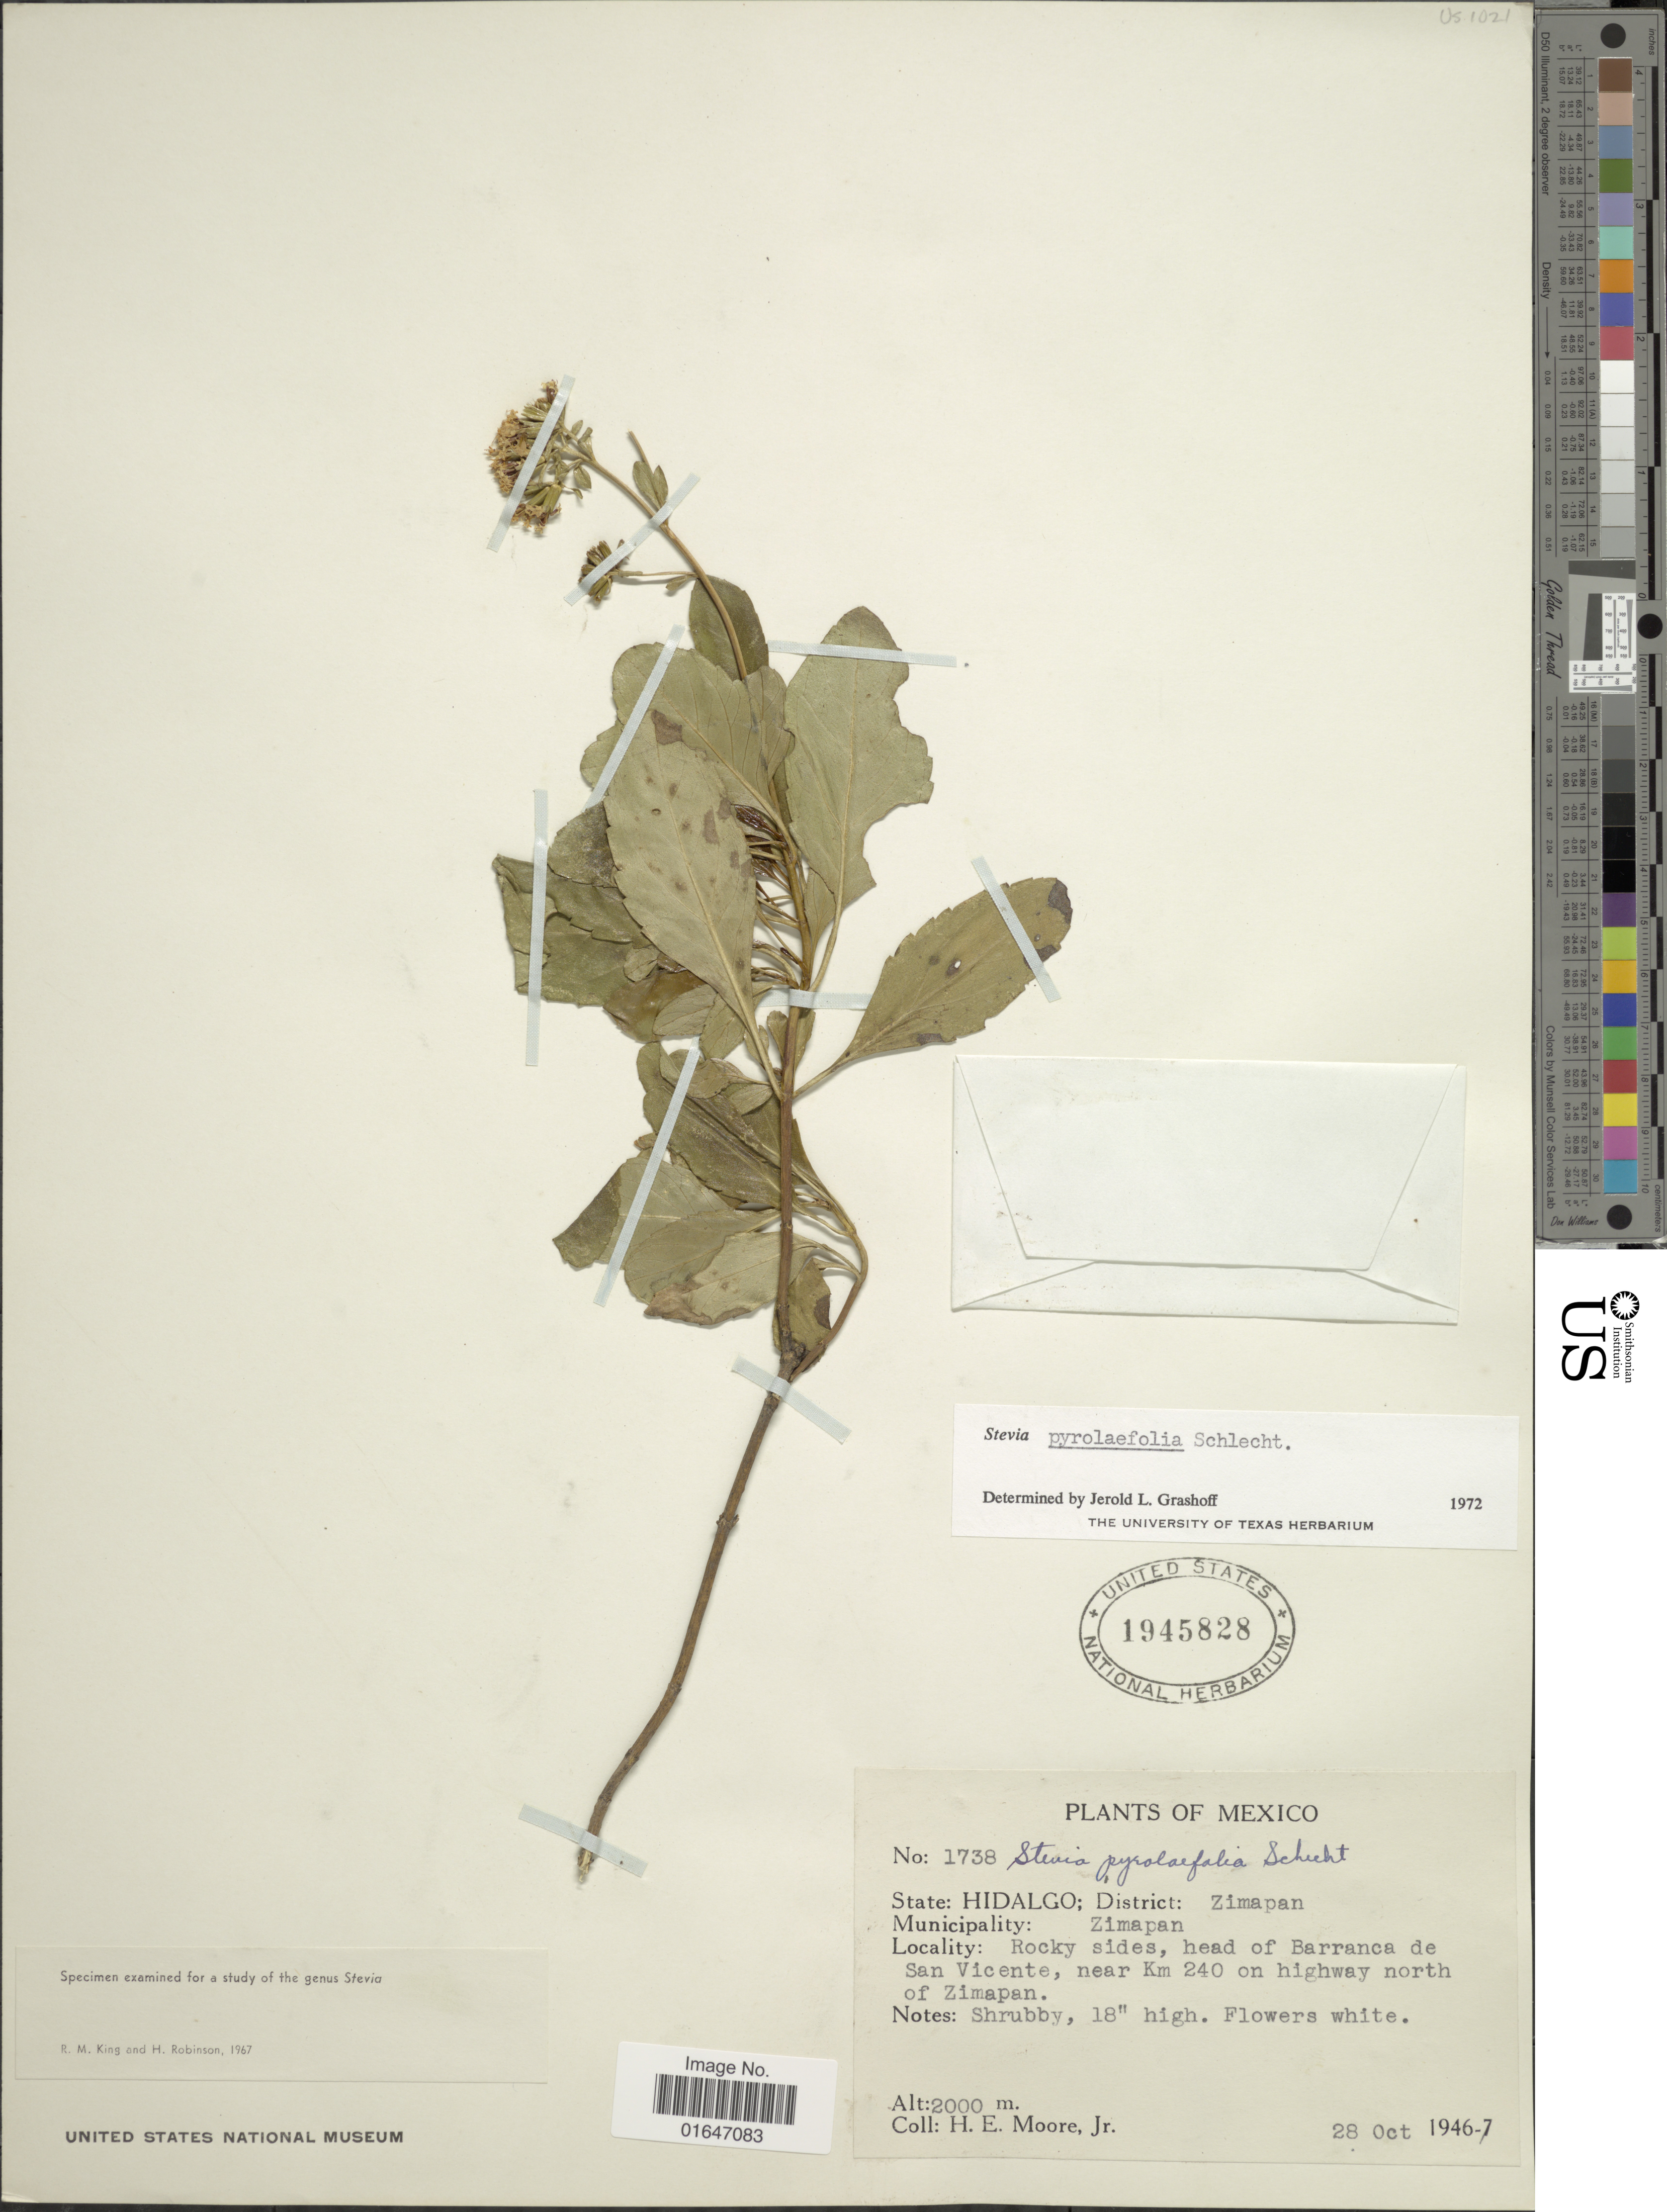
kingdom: Plantae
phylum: Tracheophyta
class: Magnoliopsida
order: Asterales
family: Asteraceae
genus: Stevia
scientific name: Stevia pyrolaefolia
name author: Schltdl.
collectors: H. Moore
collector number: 1738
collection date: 1946-10-28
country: Mexico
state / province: Hidalgo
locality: District: Zimapan, Municipality: Zimapan, rocky sides, head of Barranca de San Vicente, near Km 240 on highway north of Zimapan.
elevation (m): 2000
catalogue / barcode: US 1945828